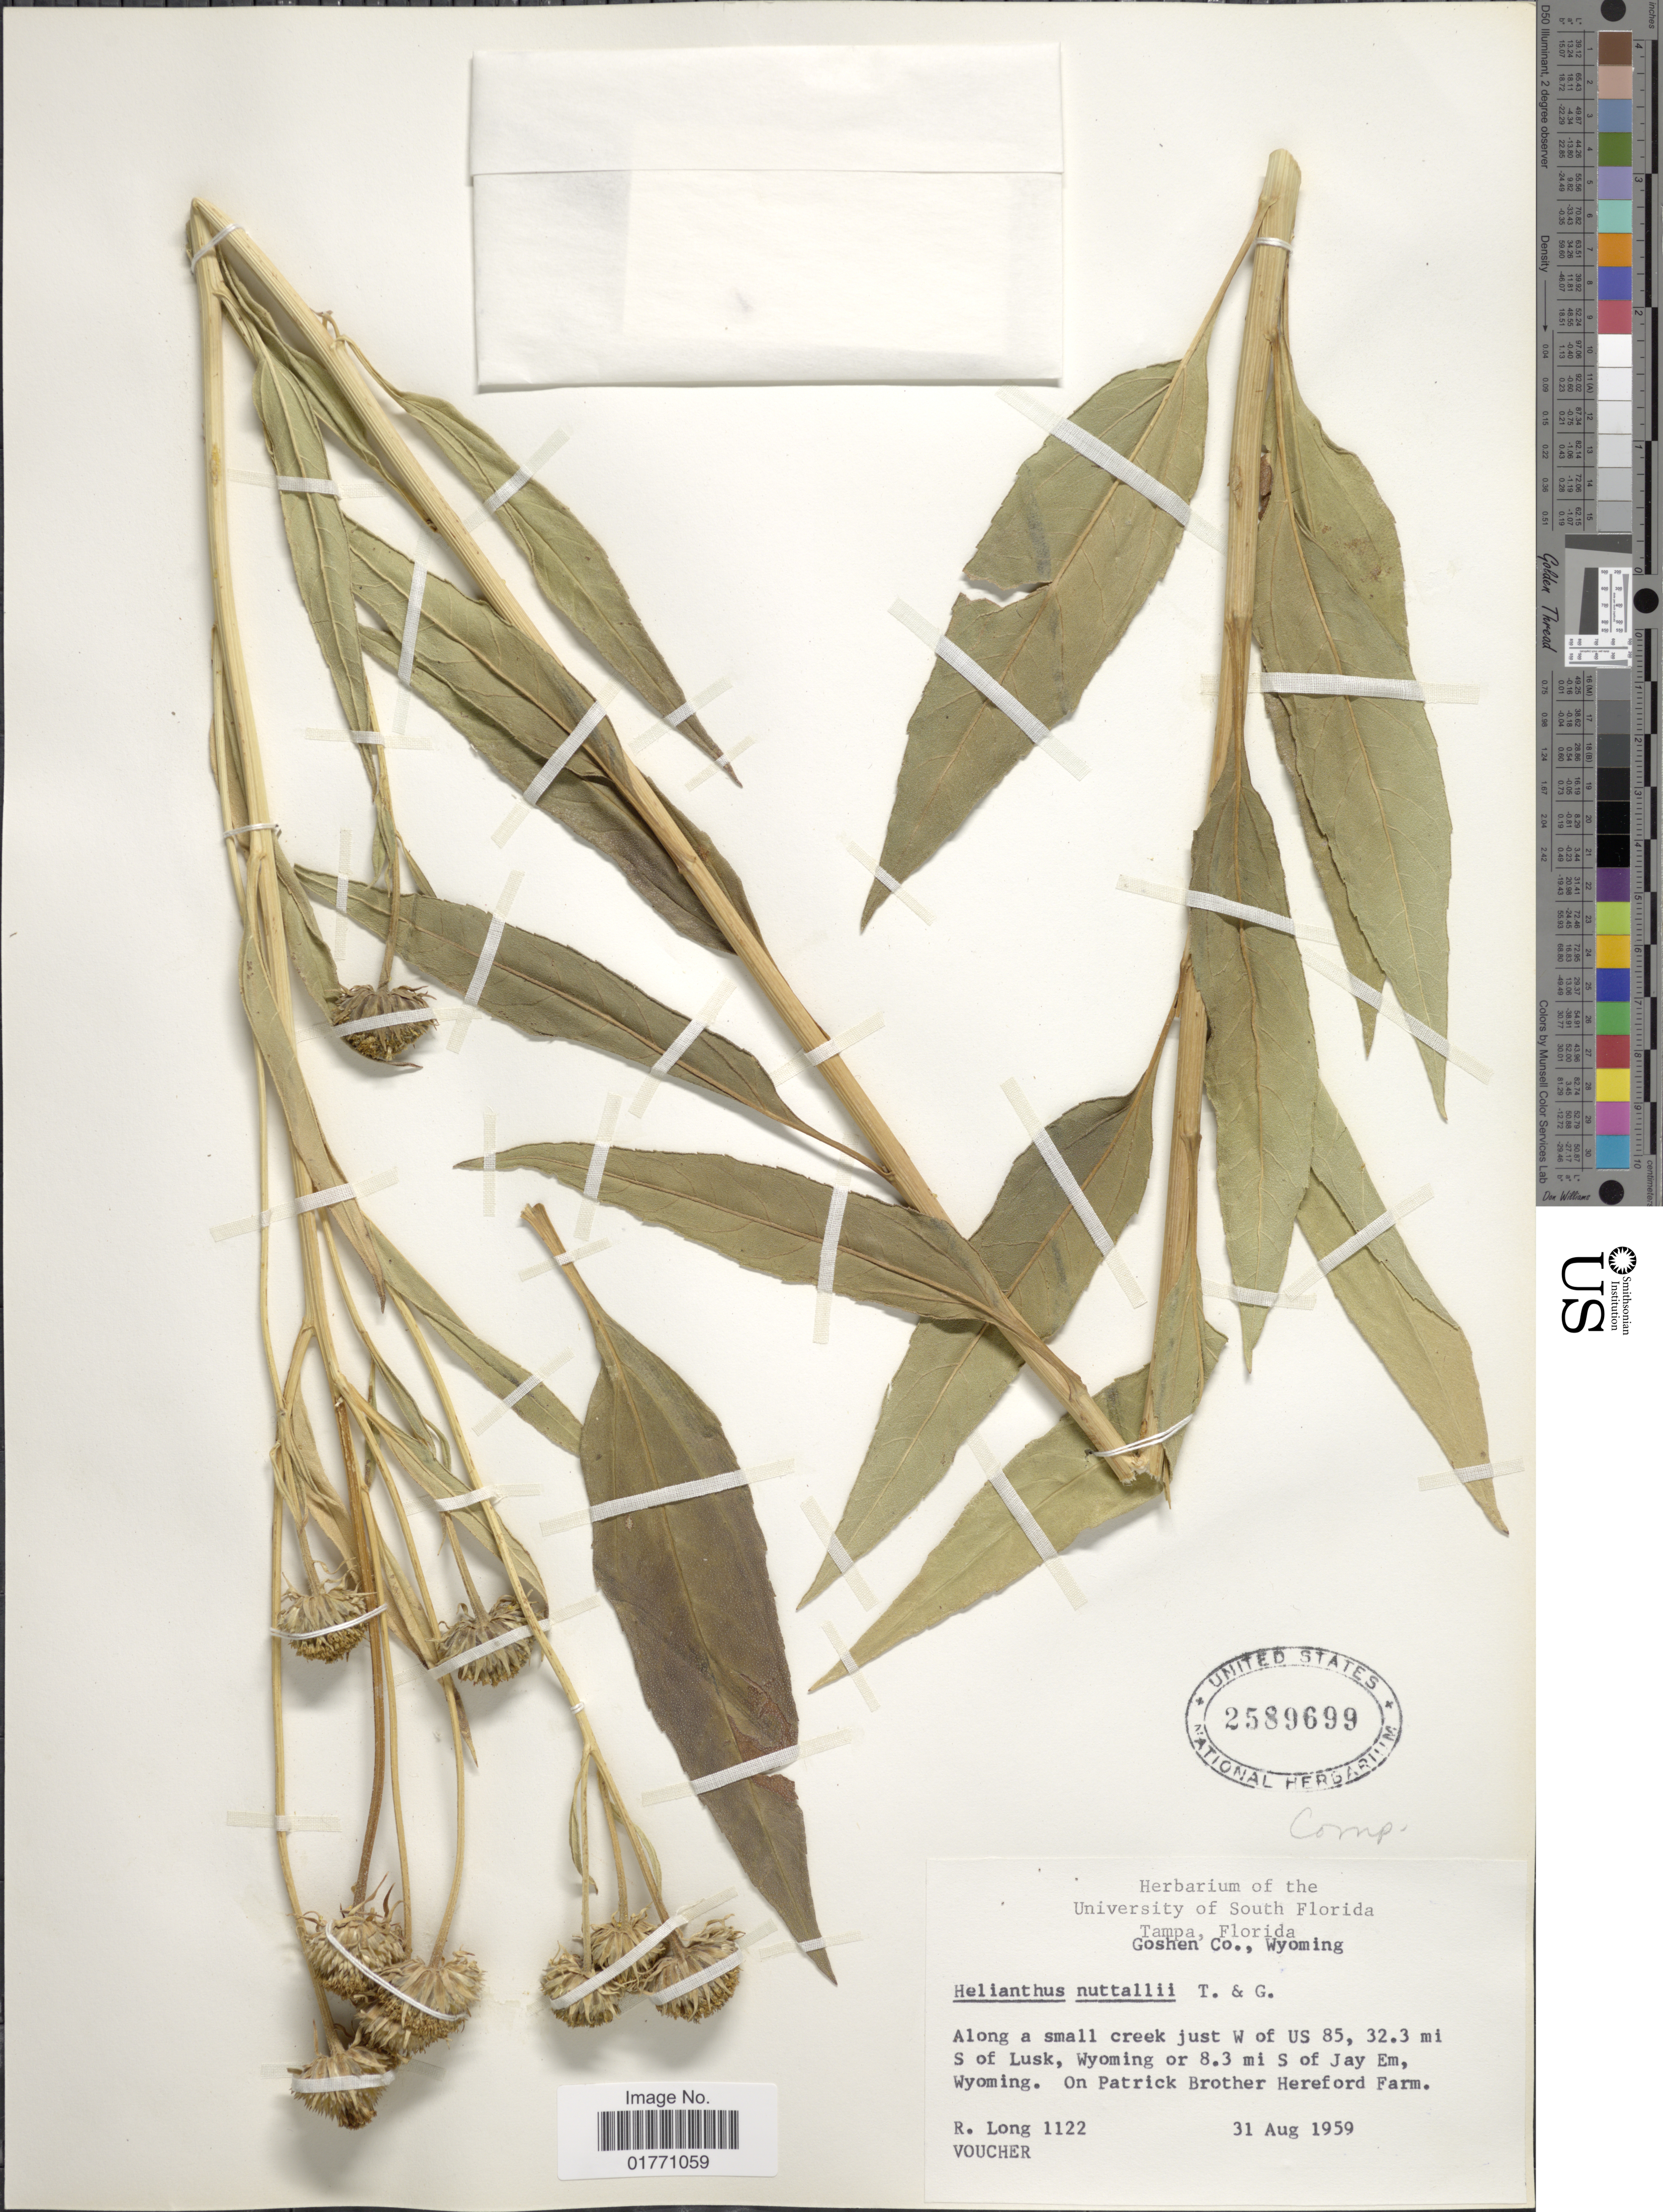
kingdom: Plantae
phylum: Tracheophyta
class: Magnoliopsida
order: Asterales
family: Asteraceae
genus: Helianthus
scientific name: Helianthus nuttallii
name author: Torr. & A. Gray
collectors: R. Long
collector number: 1122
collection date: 1959-08-31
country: United States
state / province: Wyoming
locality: Goshen Co., along a small creek just W of US 85, 32.3 mi S of Lusk, Wyoming or 8.3 mi S of Jay Em, Wyoming, on Patrick Brother Hereford Farm.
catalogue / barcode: US 2589699